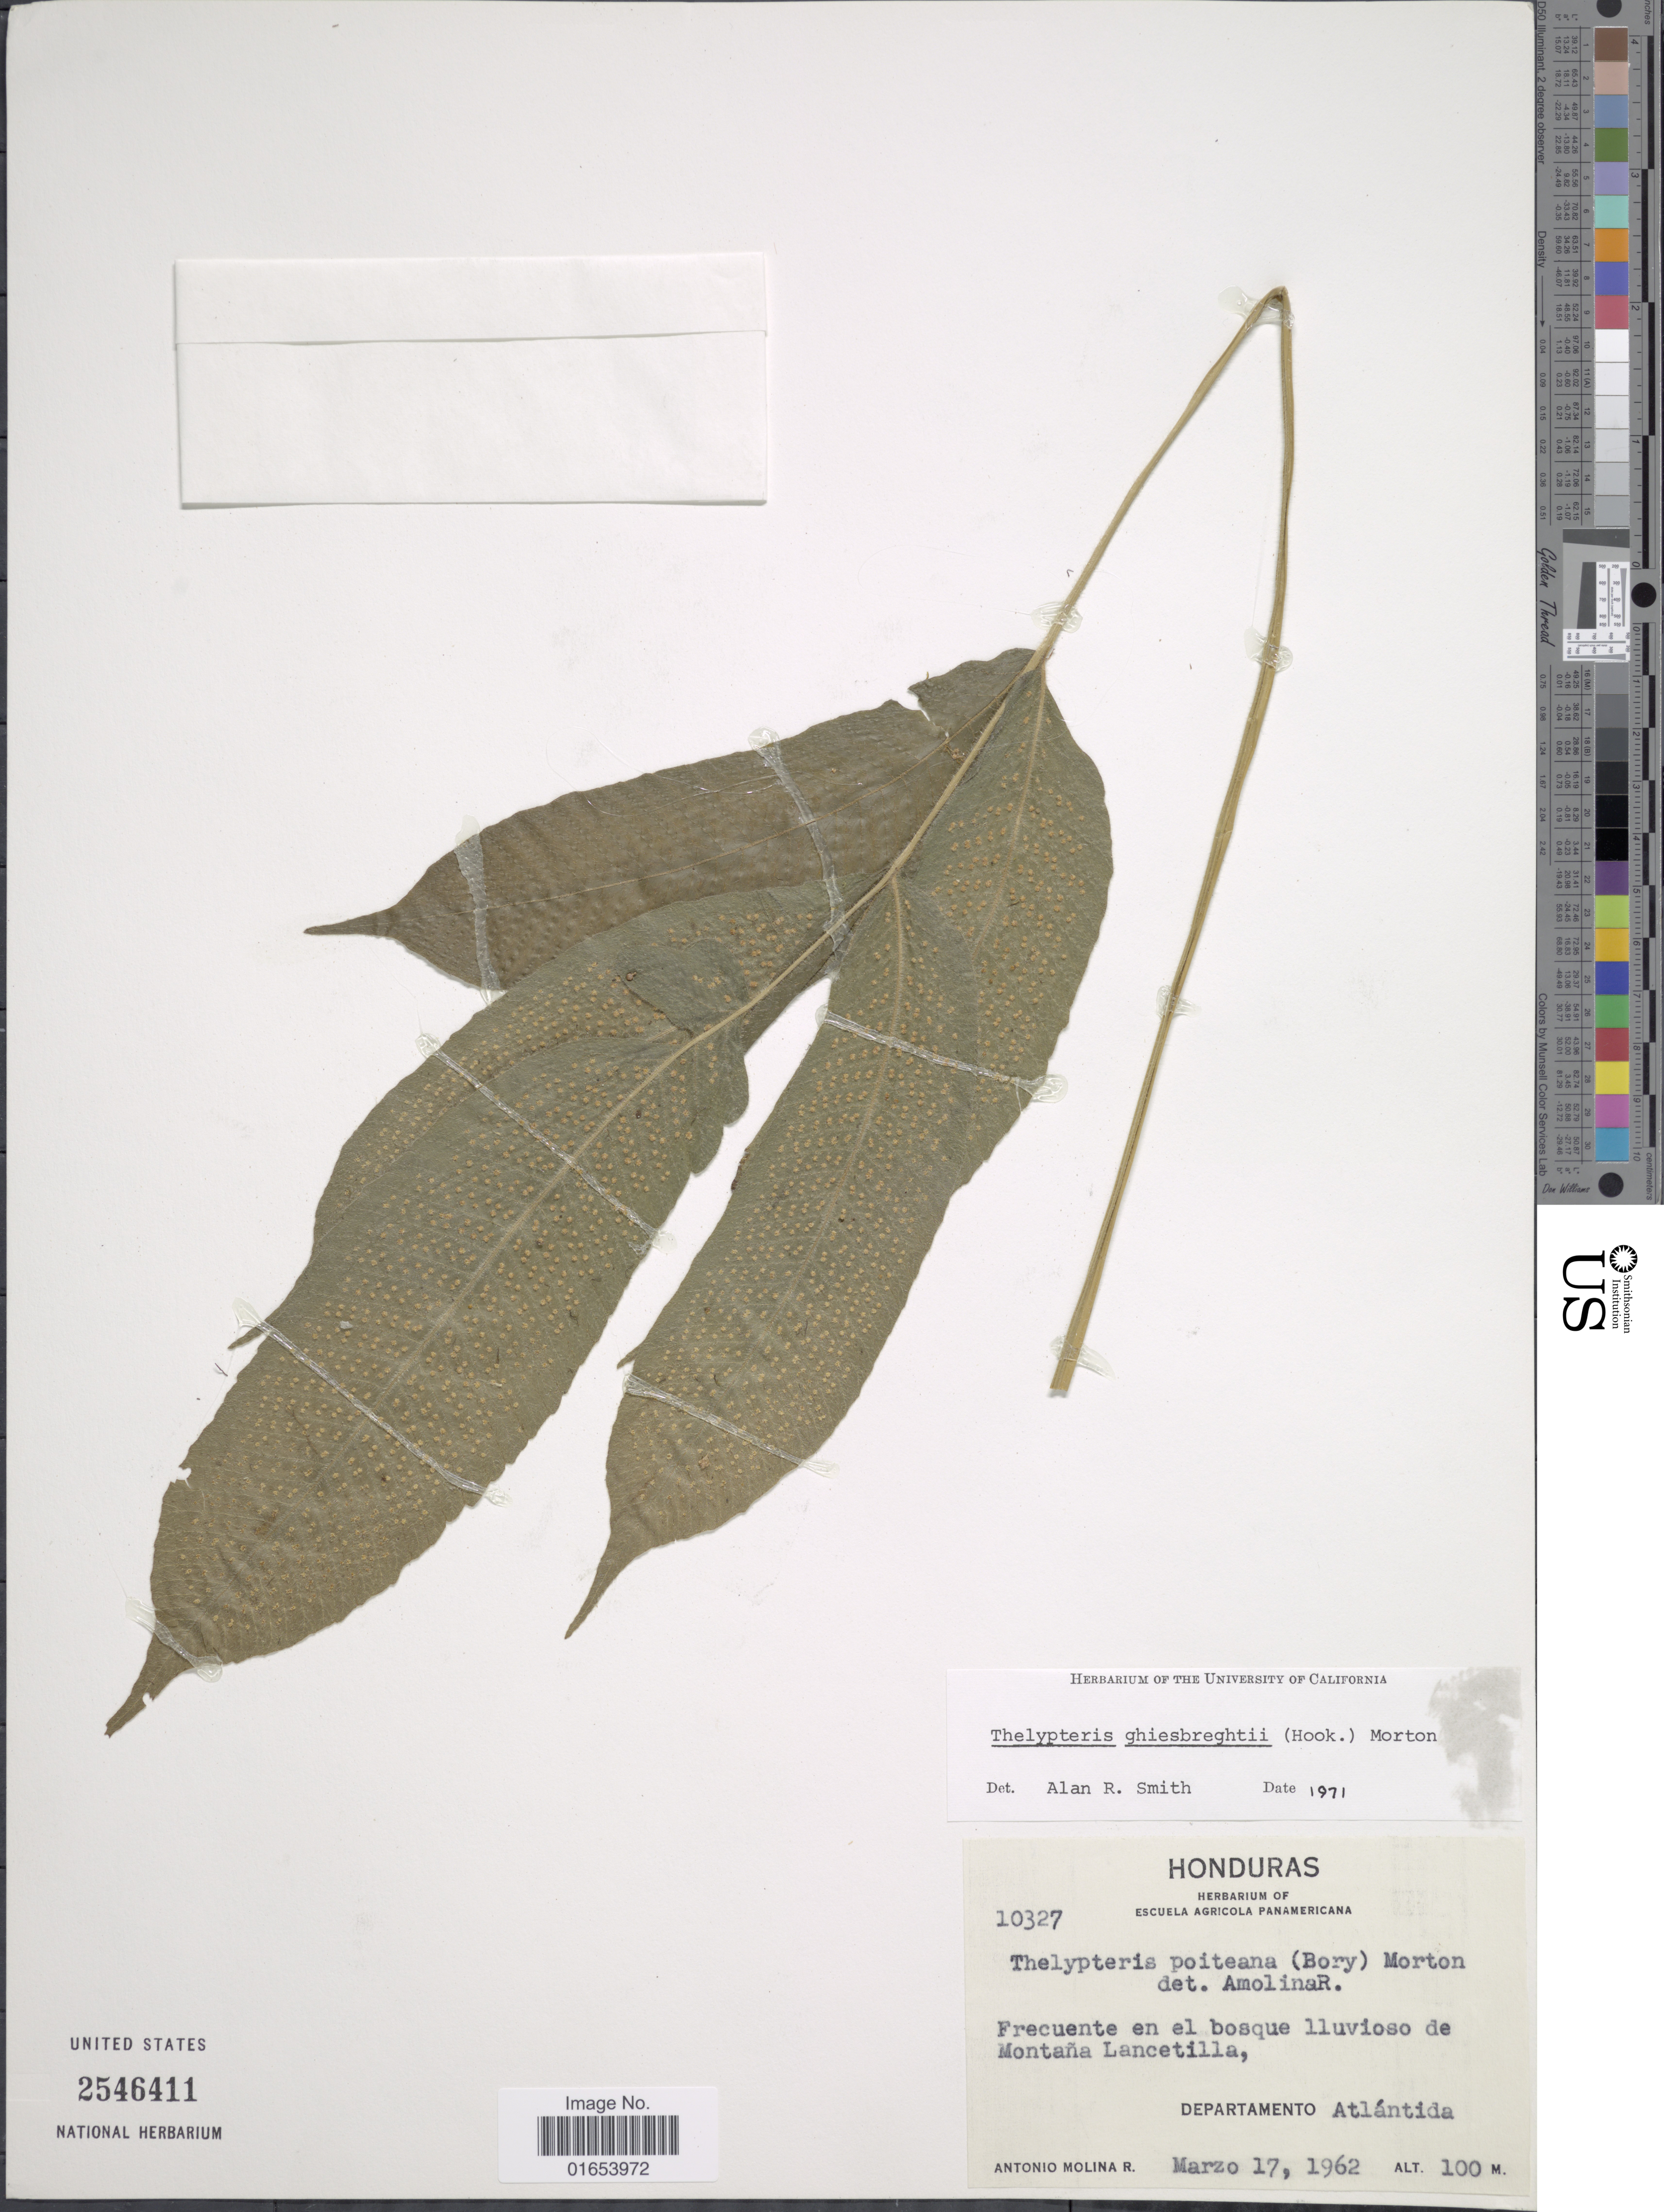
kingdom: Plantae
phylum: Tracheophyta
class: Polypodiopsida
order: Polypodiales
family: Thelypteridaceae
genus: Goniopteris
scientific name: Goniopteris ghiesbreghtii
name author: (Linden) J. Sm.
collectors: A. Molina R.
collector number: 10327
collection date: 1962-03-17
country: Honduras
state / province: Atlántida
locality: Frecuente en el bosque lluvioso de Montana Lancetilla, Departamento Atlantida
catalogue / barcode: US 2546411